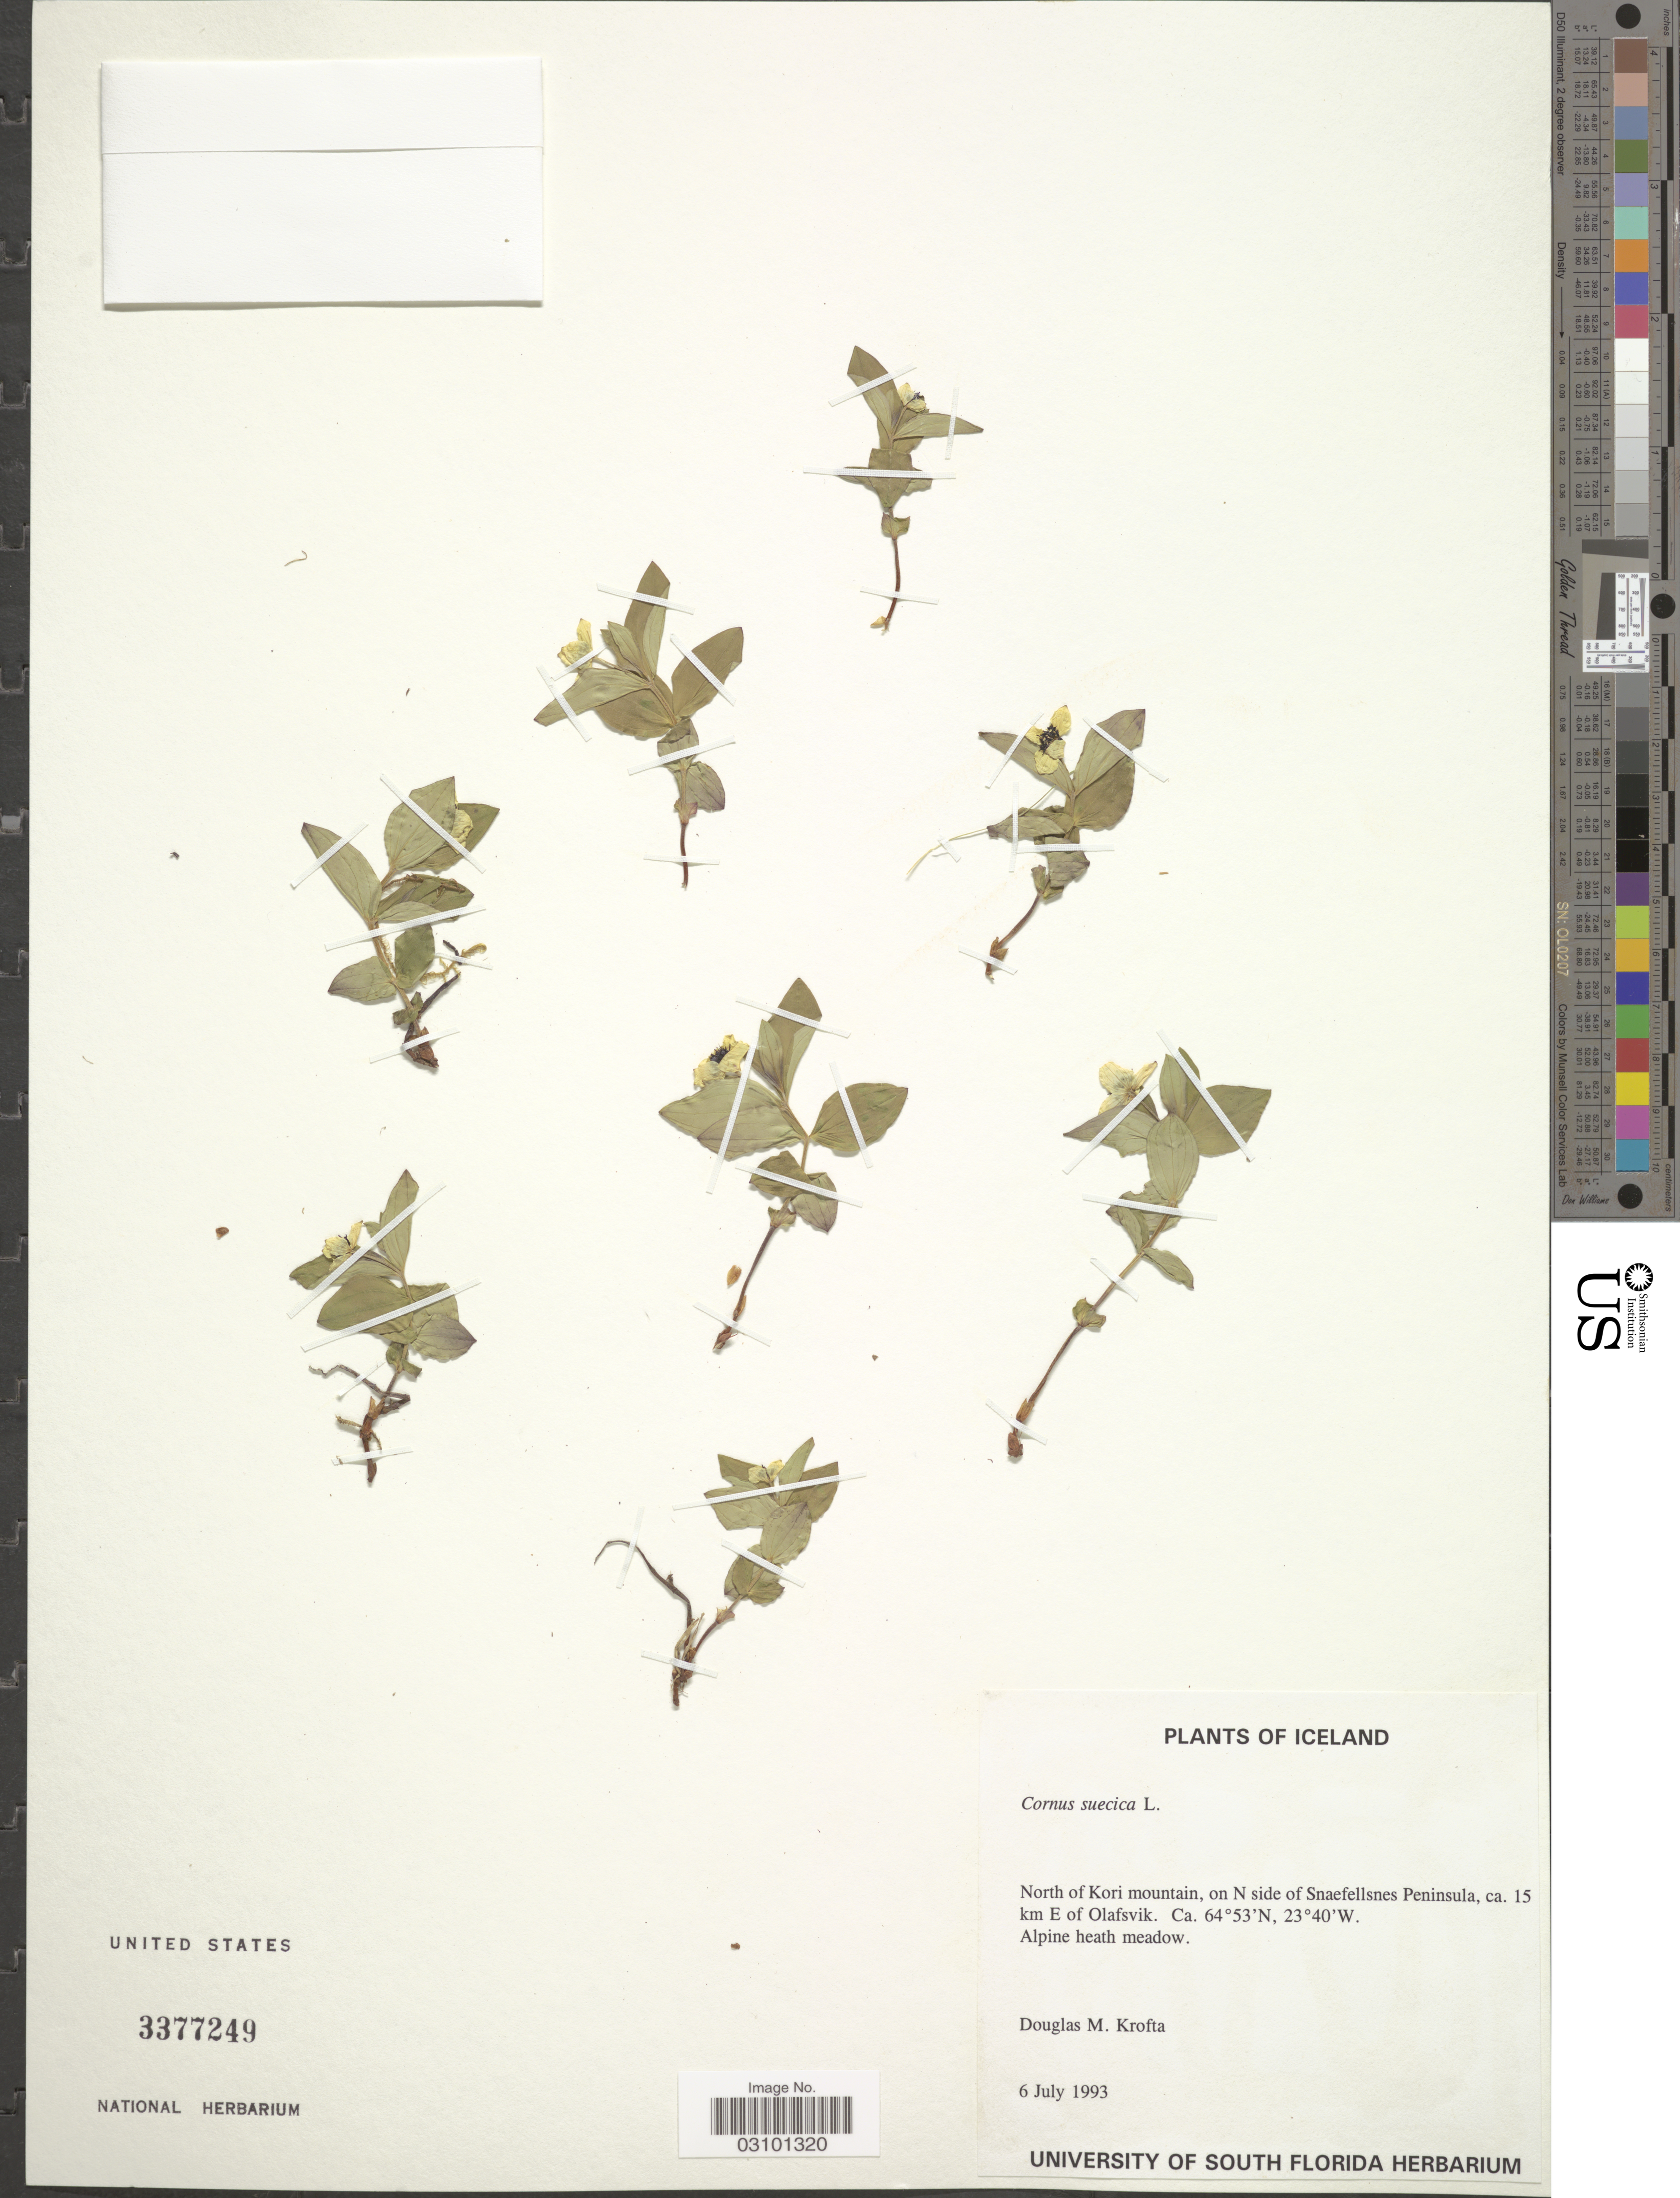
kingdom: Plantae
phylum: Tracheophyta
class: Magnoliopsida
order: Cornales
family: Cornaceae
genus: Cornus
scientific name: Cornus suecica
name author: L.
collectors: D. Krofta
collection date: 1993-07-06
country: Iceland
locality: North of Kori mountain, on N side of Snaefellsnes Peninsula, ca. 15 km E of Olafsvik.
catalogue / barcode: US 3377249